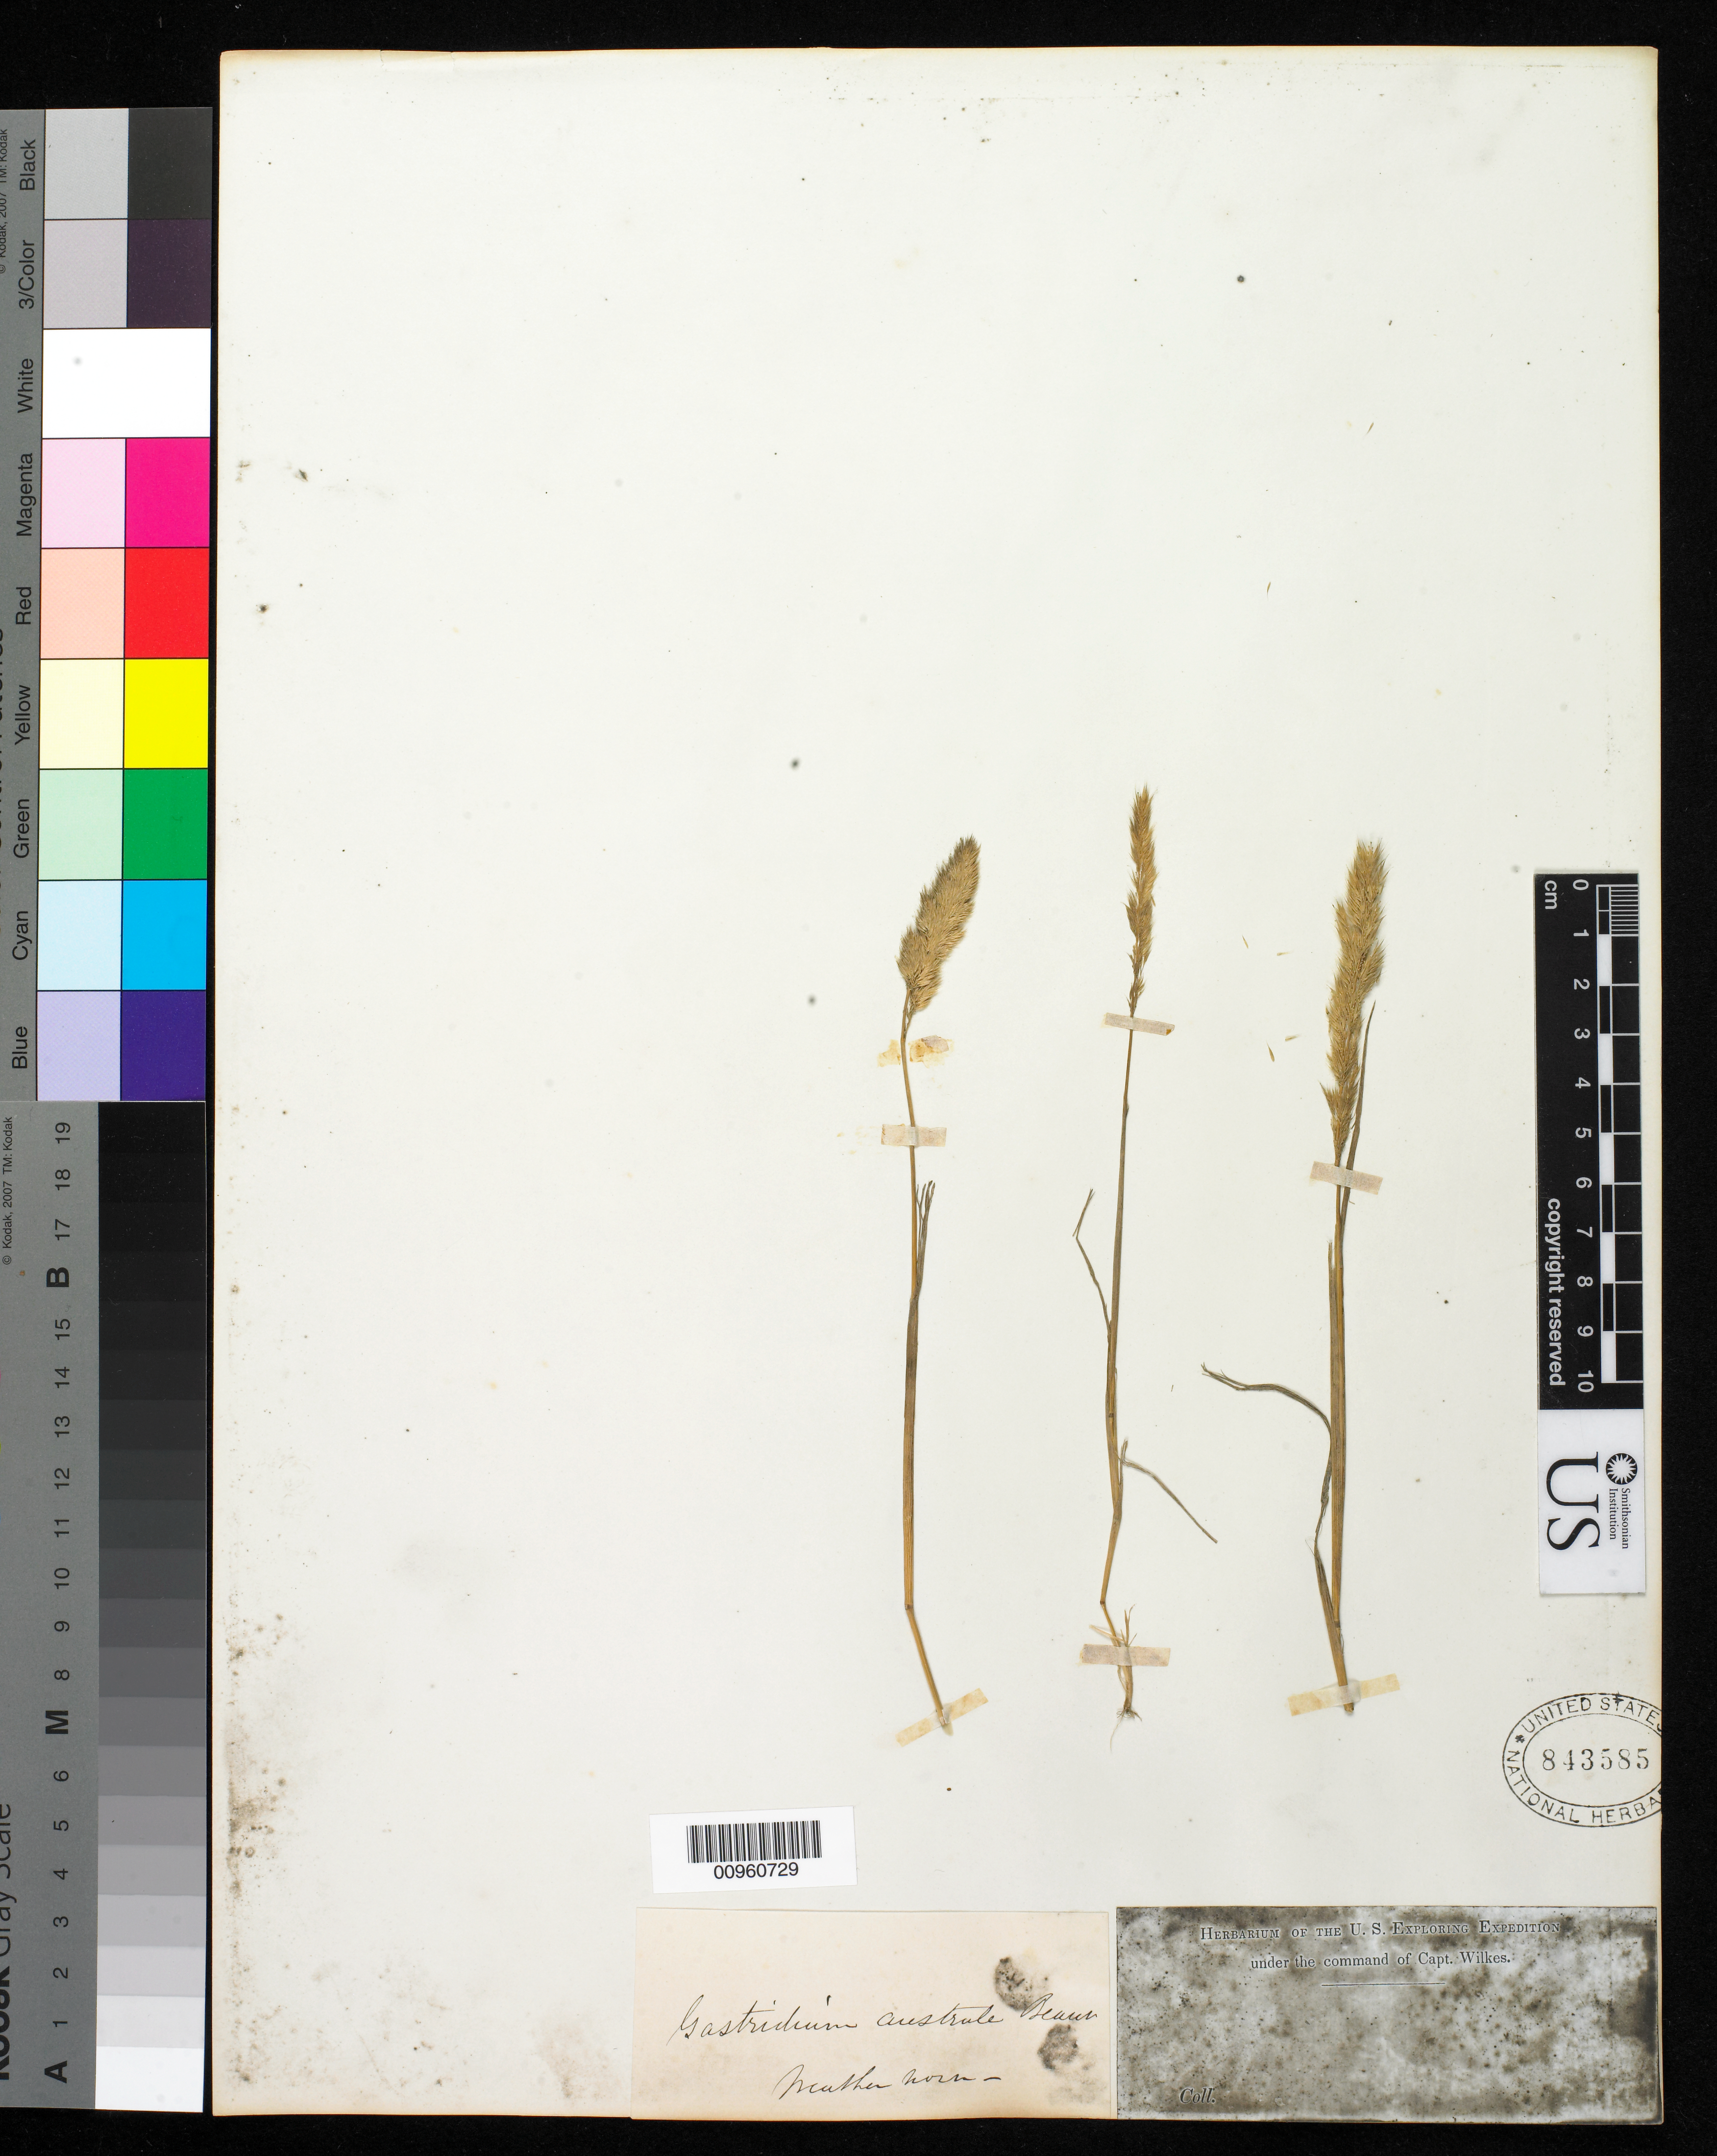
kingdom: Plantae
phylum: Tracheophyta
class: Liliopsida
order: Poales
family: Poaceae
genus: Gastridium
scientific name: Gastridium ventricosum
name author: (Gouan) Schinz & Thell.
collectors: Wilkes Explor. Exped.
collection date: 1838/1842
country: United States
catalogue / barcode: US 843585